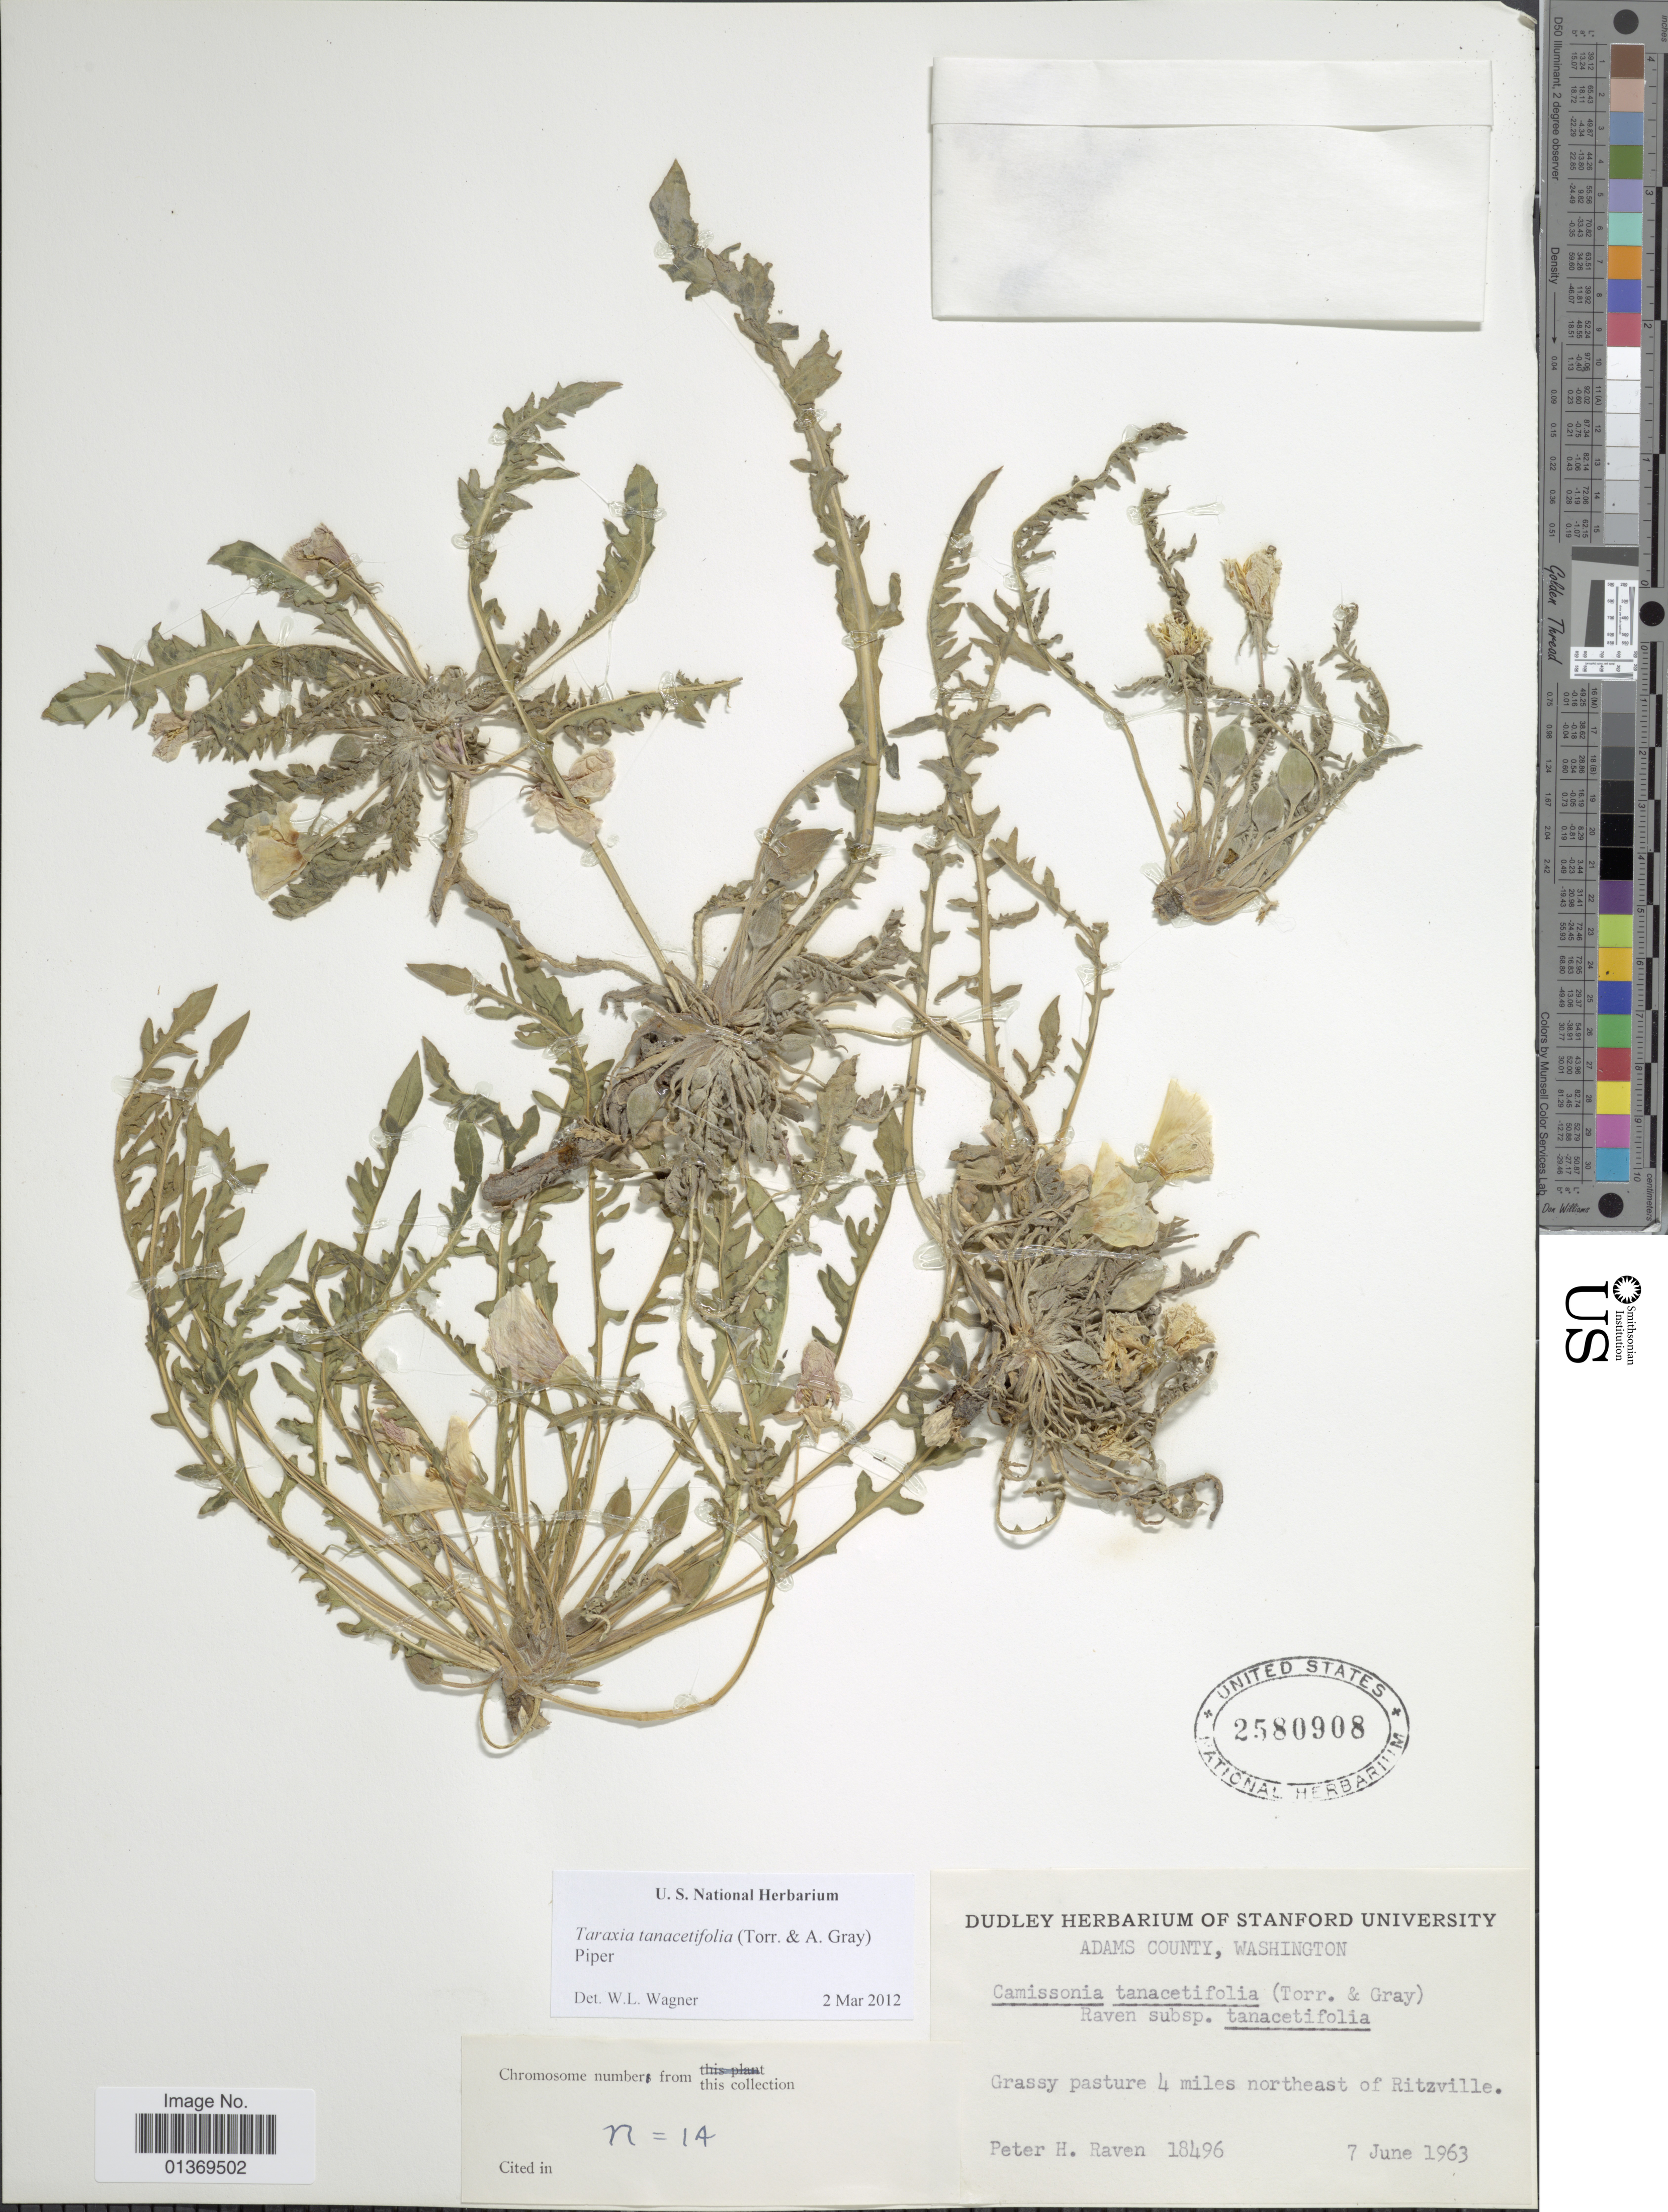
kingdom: Plantae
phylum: Tracheophyta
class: Magnoliopsida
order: Myrtales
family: Onagraceae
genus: Taraxia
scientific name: Taraxia tanacetifolia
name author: (Torr. & A. Gray) Piper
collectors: P. H. Raven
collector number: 18496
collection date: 1963-06-07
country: United States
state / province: Washington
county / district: Adams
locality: Adams County, Grassy pasture 4 miles northeast of Ritzville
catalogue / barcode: US 2580908